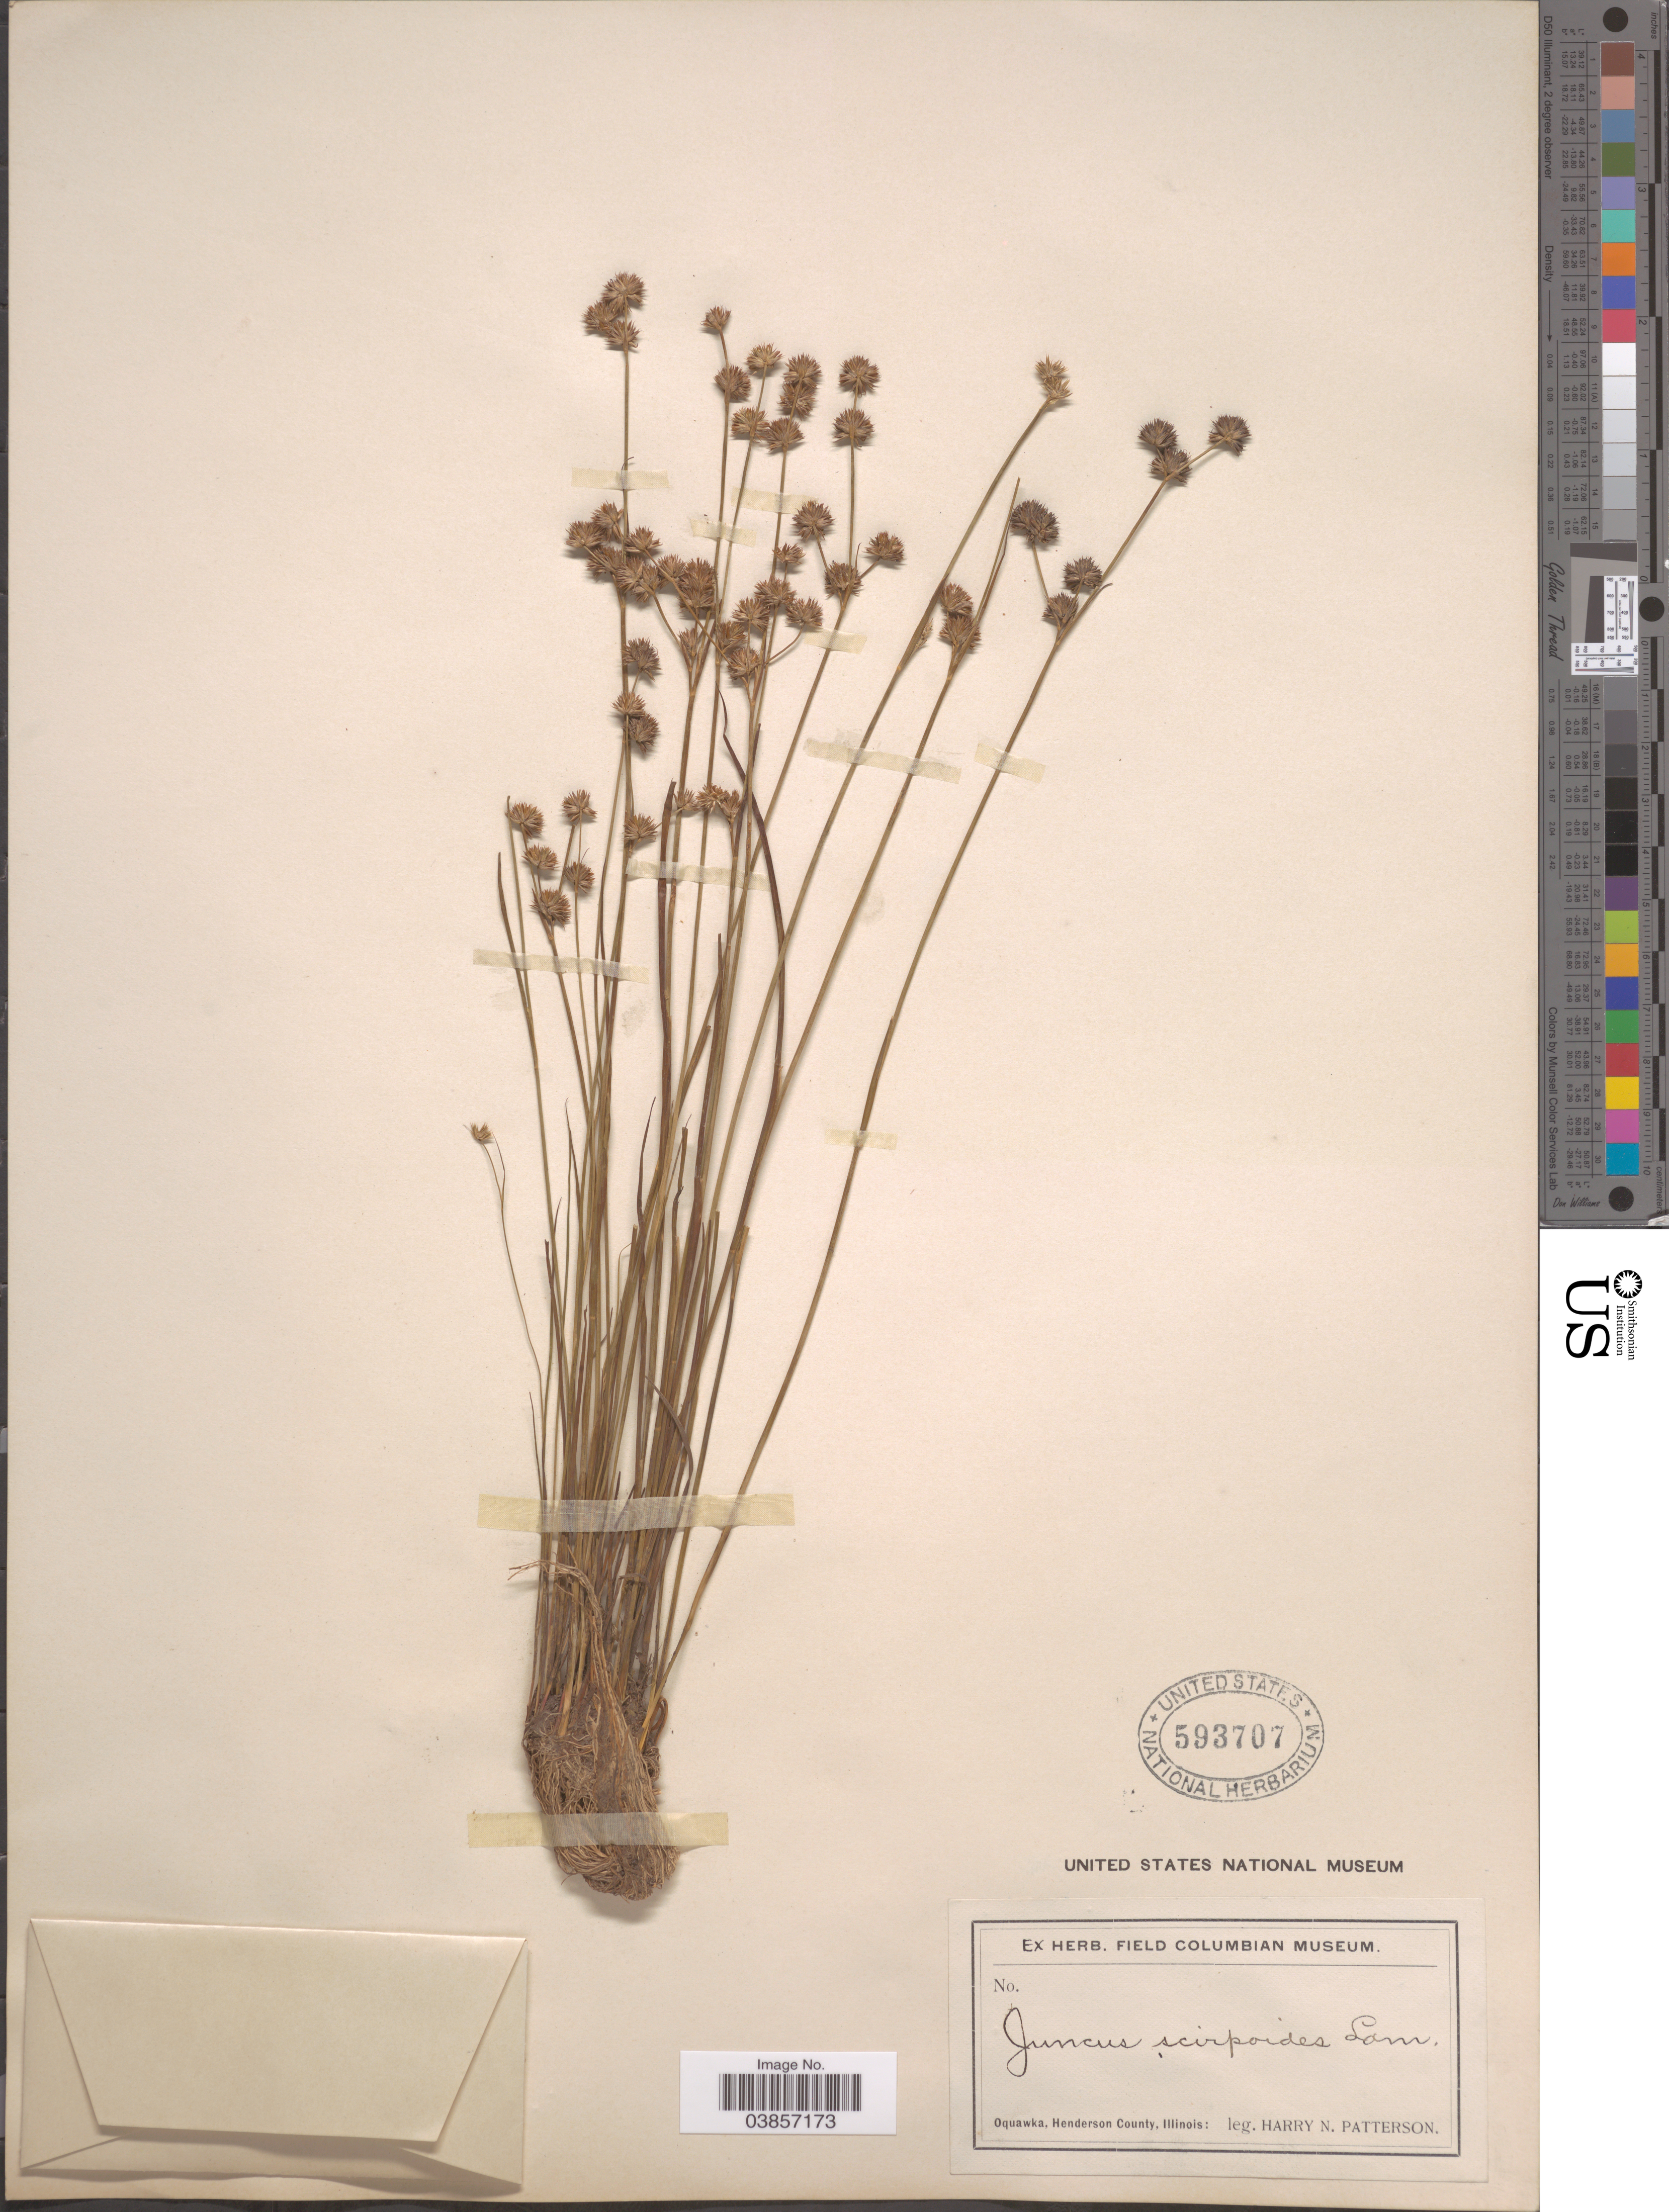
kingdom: Plantae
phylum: Tracheophyta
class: Liliopsida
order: Poales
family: Juncaceae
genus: Juncus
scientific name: Juncus scirpoides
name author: Lam.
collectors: H. N. Patterson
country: United States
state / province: Illinois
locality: Oquawka, Henderson County.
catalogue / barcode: US 593707